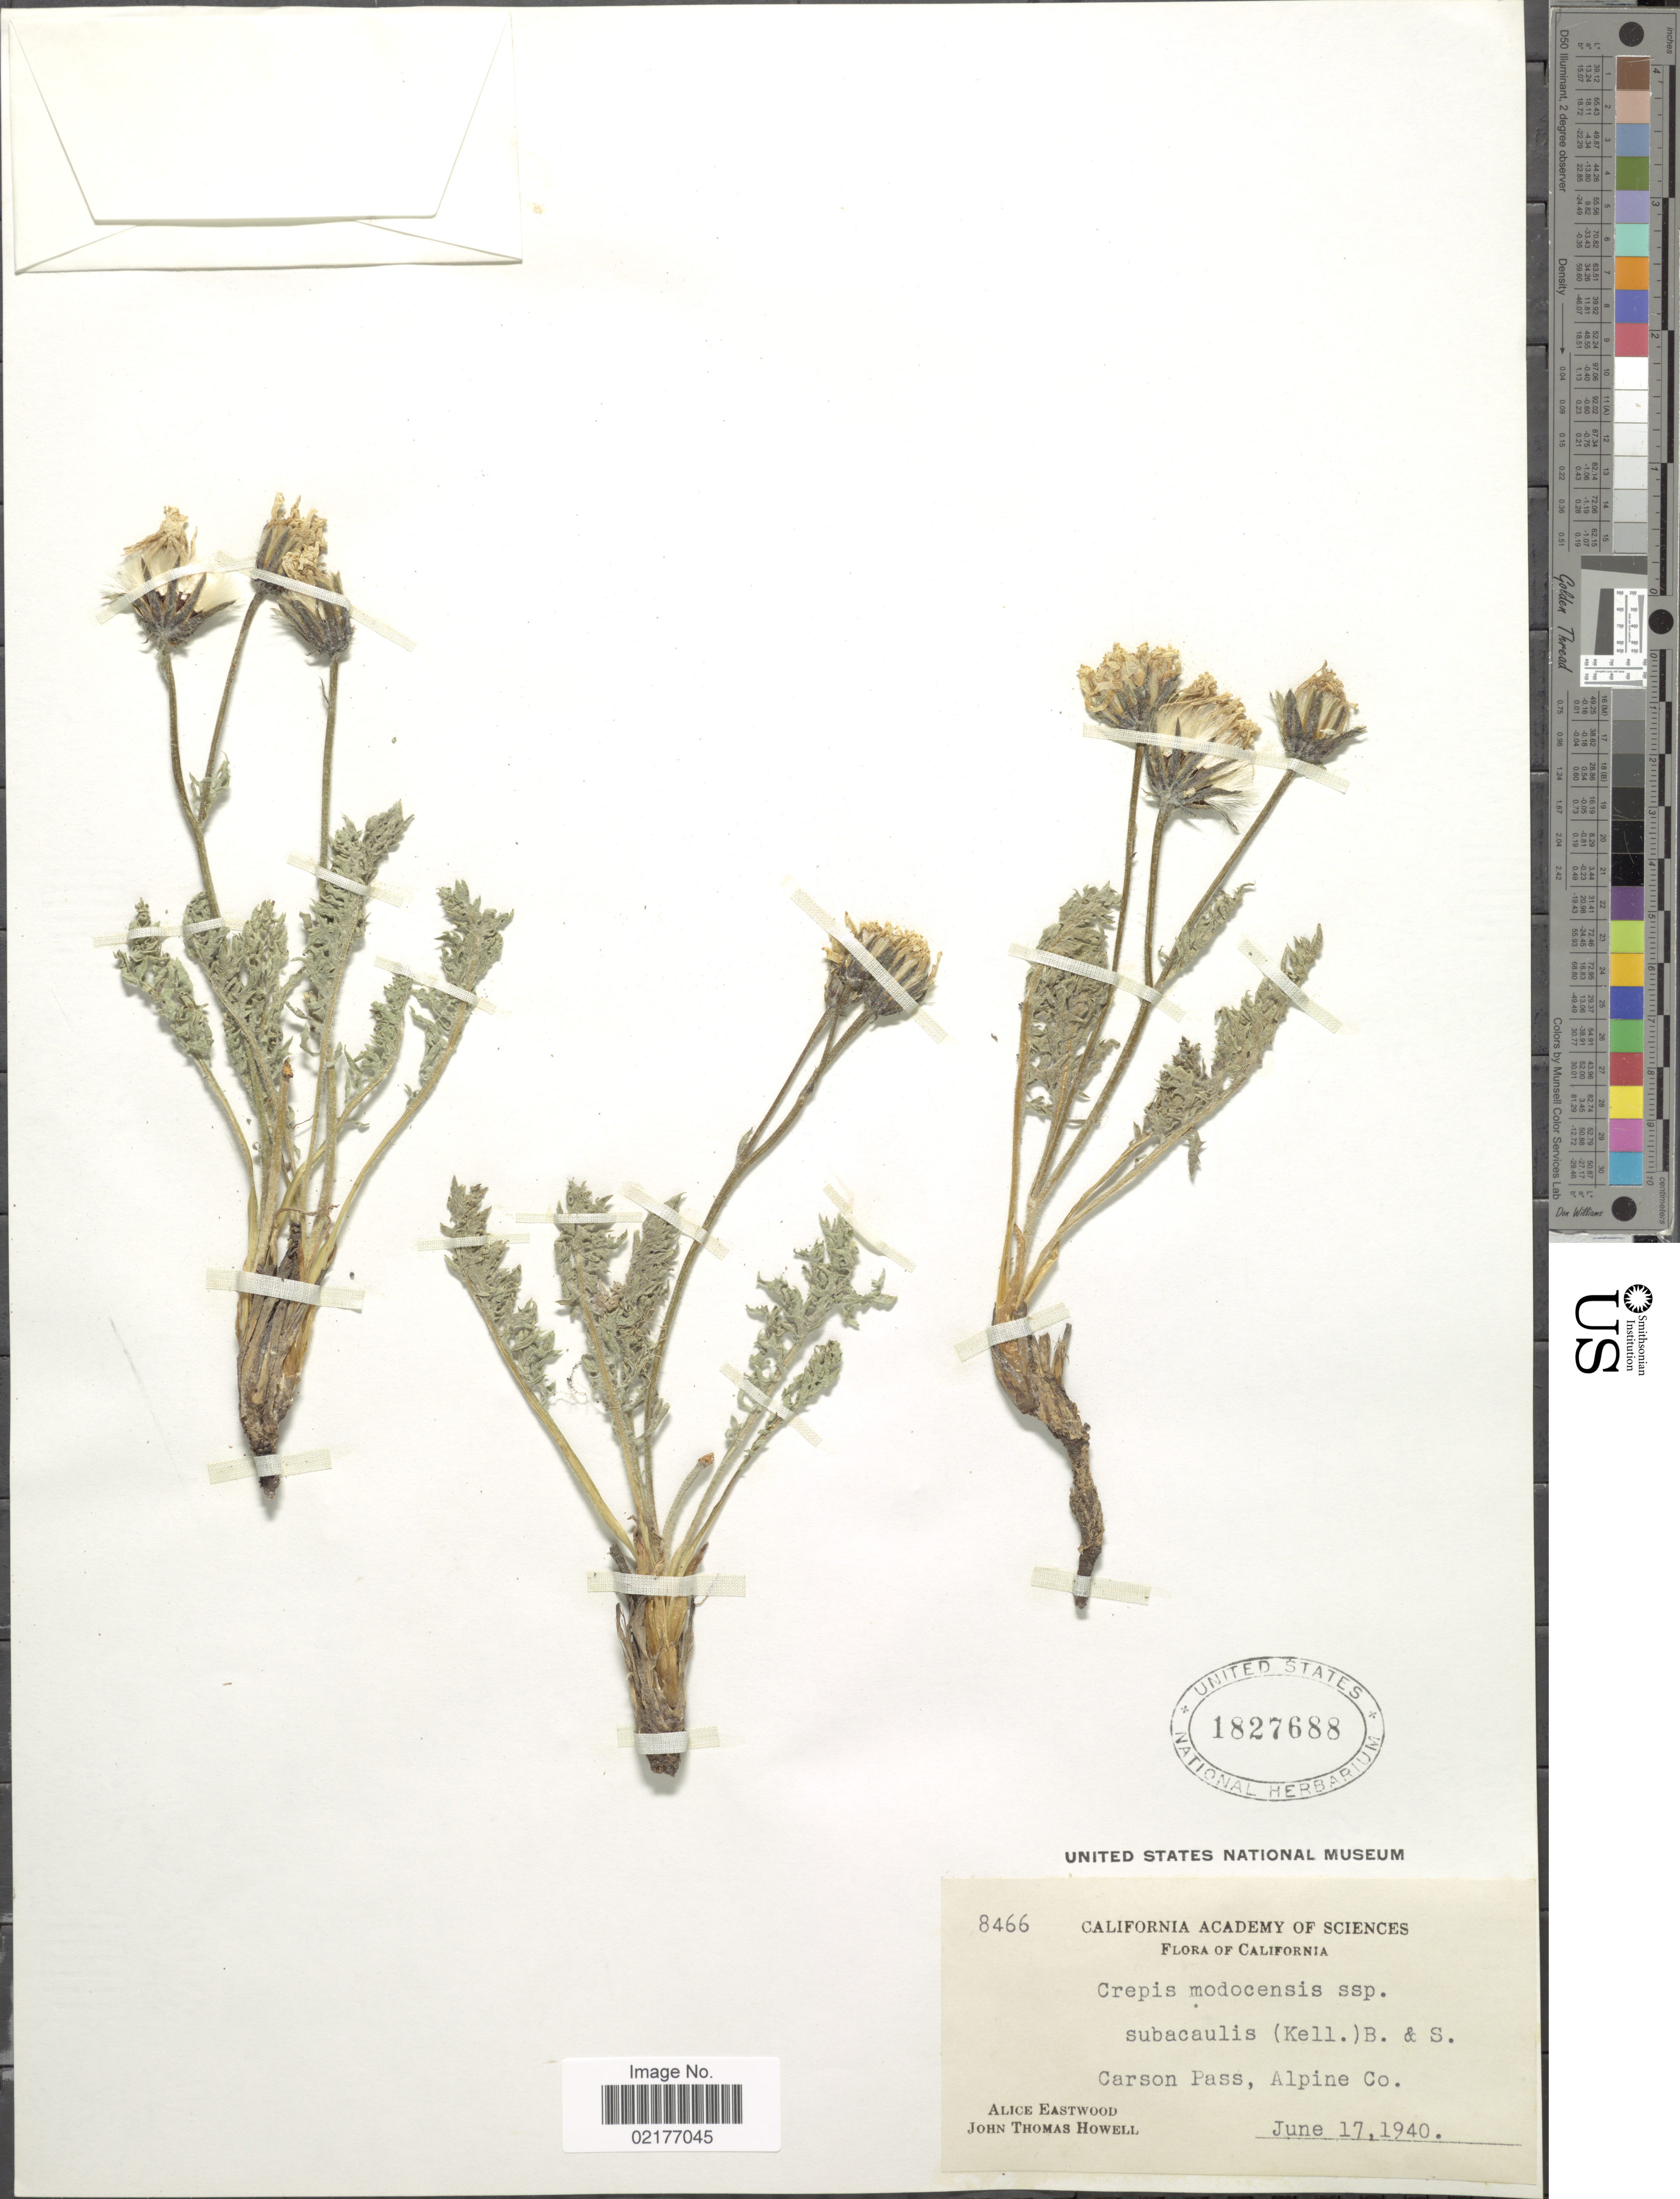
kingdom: Plantae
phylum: Tracheophyta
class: Magnoliopsida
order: Asterales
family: Asteraceae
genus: Crepis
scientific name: Crepis modocensis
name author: Greene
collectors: A. Eastwood & J. T. Howell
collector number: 8466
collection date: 1940-06-17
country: United States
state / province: California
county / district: Alpine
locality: Carson Pass, Alpine Co.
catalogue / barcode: US 1827688